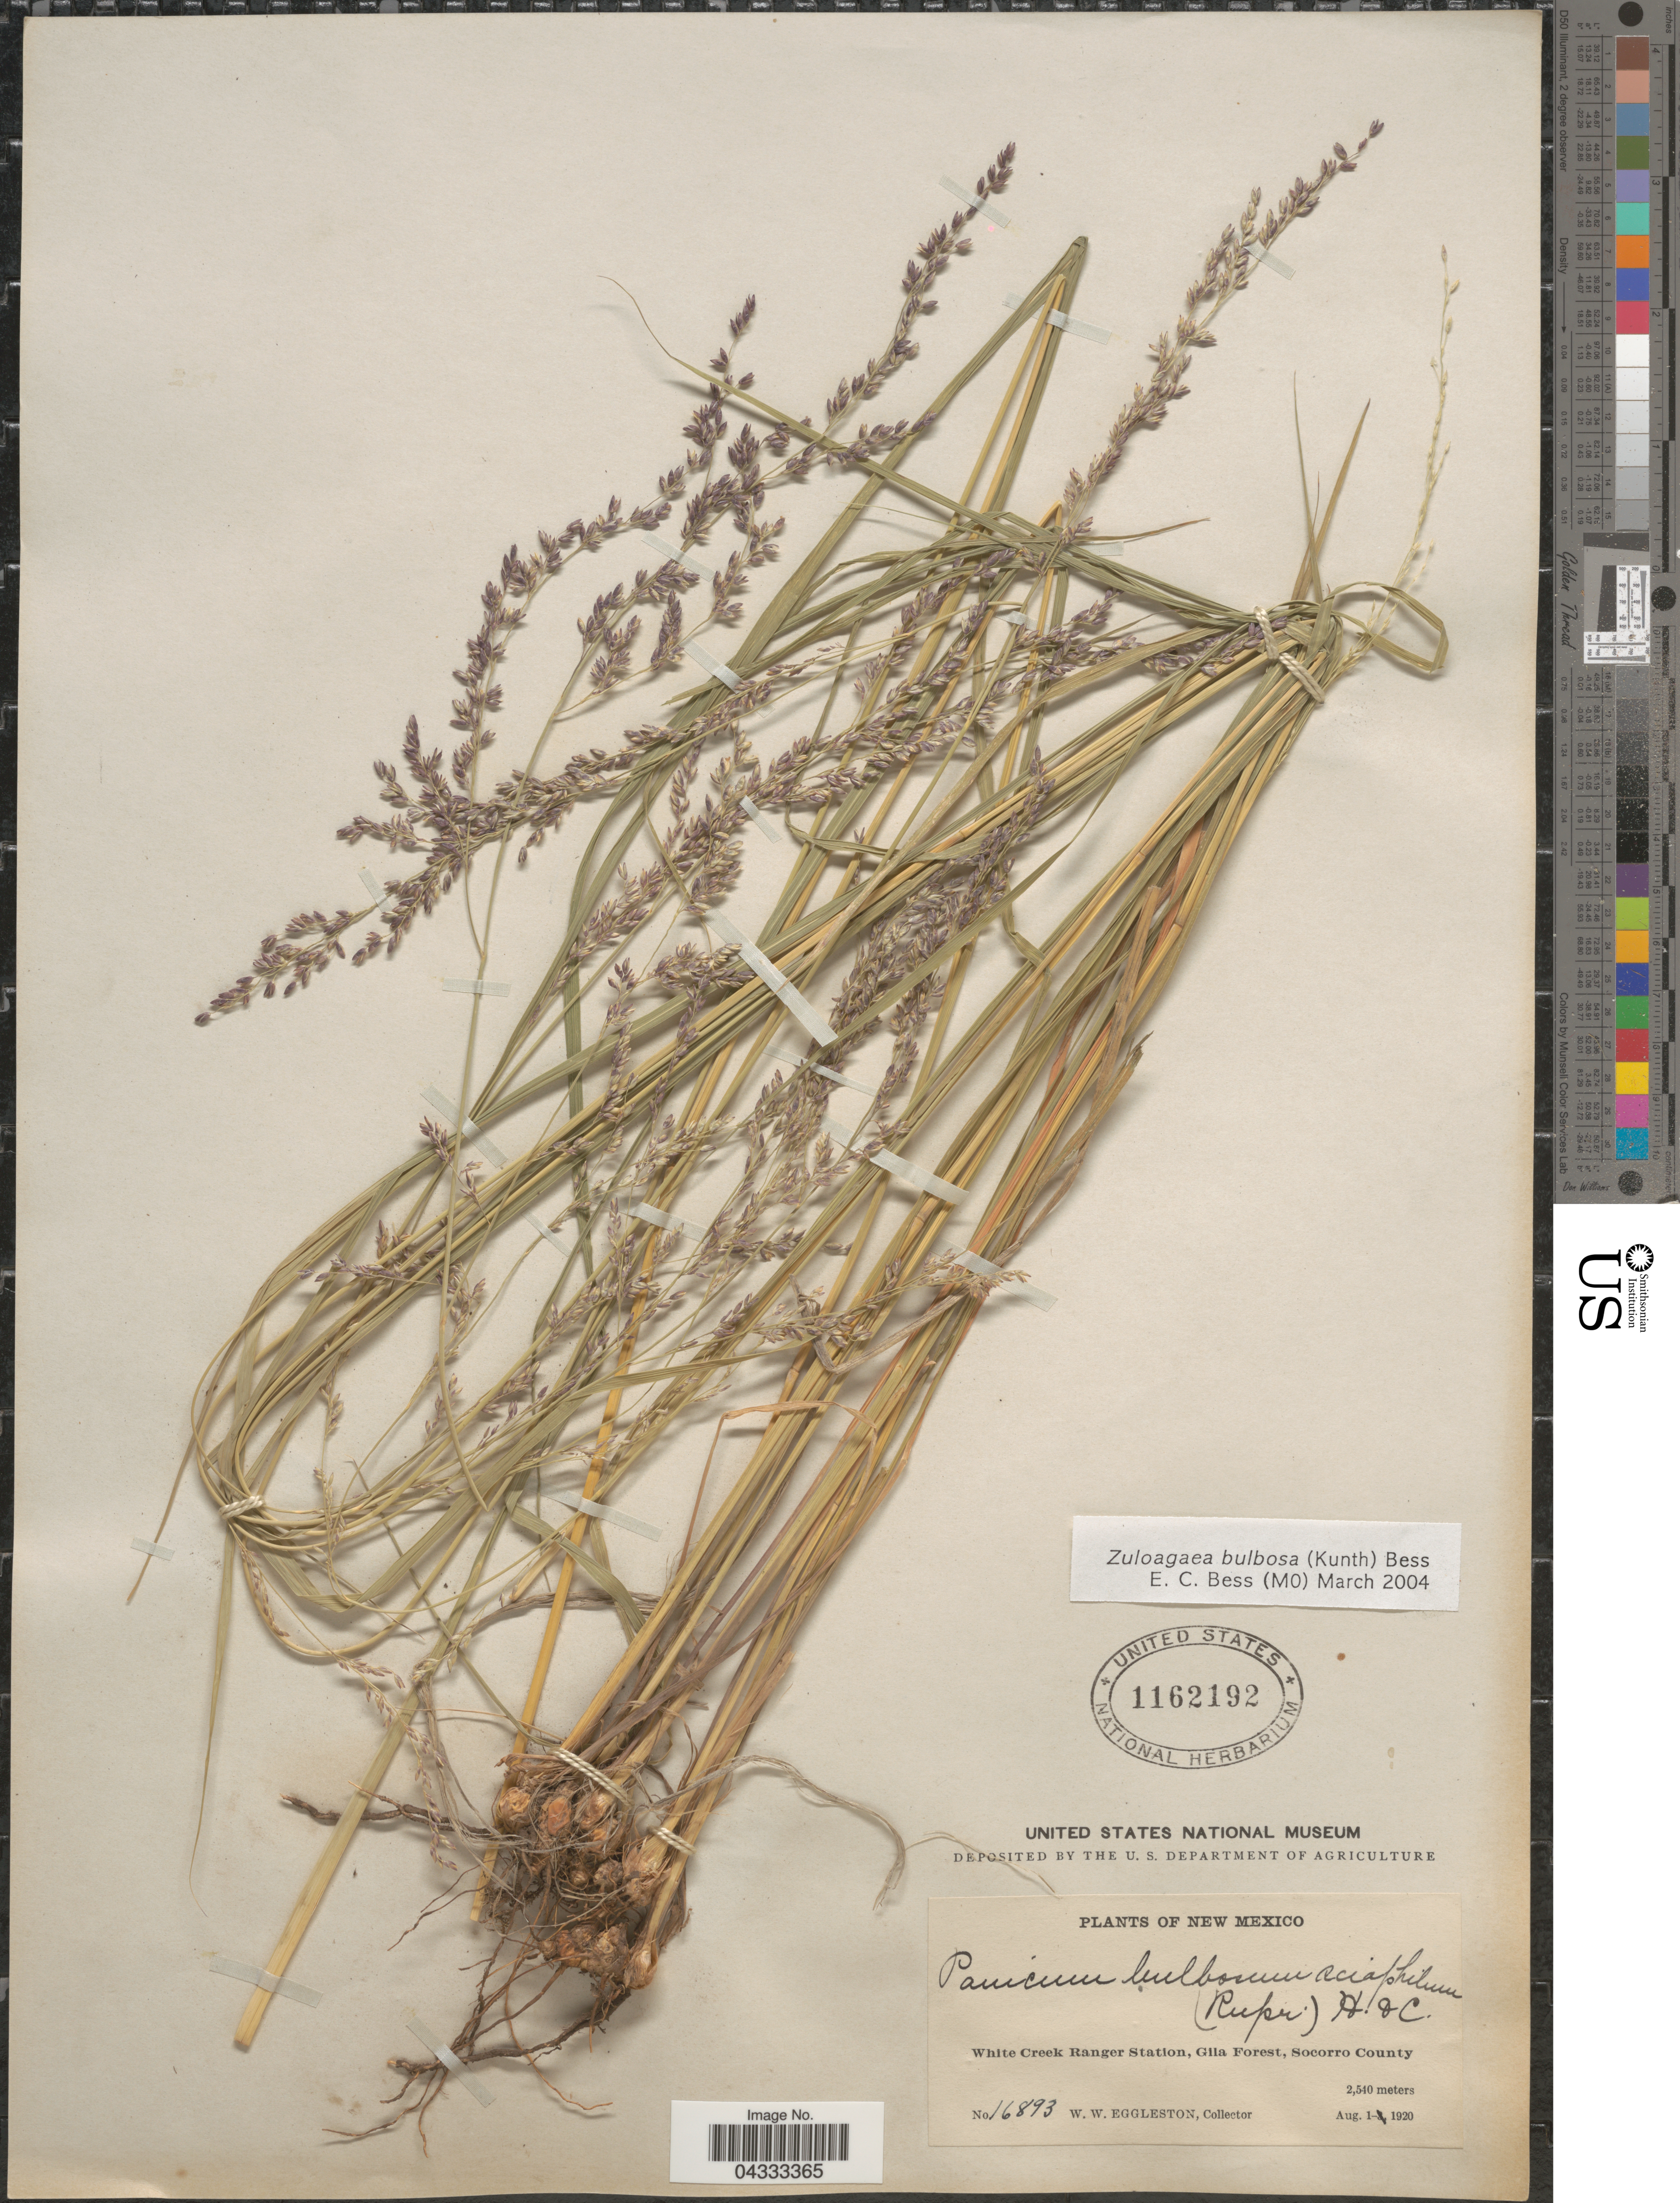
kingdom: Plantae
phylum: Tracheophyta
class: Liliopsida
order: Poales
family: Poaceae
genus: Zuloagaea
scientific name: Zuloagaea bulbosa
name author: (Kunth) E. Bess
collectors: W. W. Eggleston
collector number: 16893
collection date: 1920-08-01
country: United States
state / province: New Mexico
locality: White Creek Ranger Station, Gila Forest, Socorro County.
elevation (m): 2540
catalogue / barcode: US 1162192